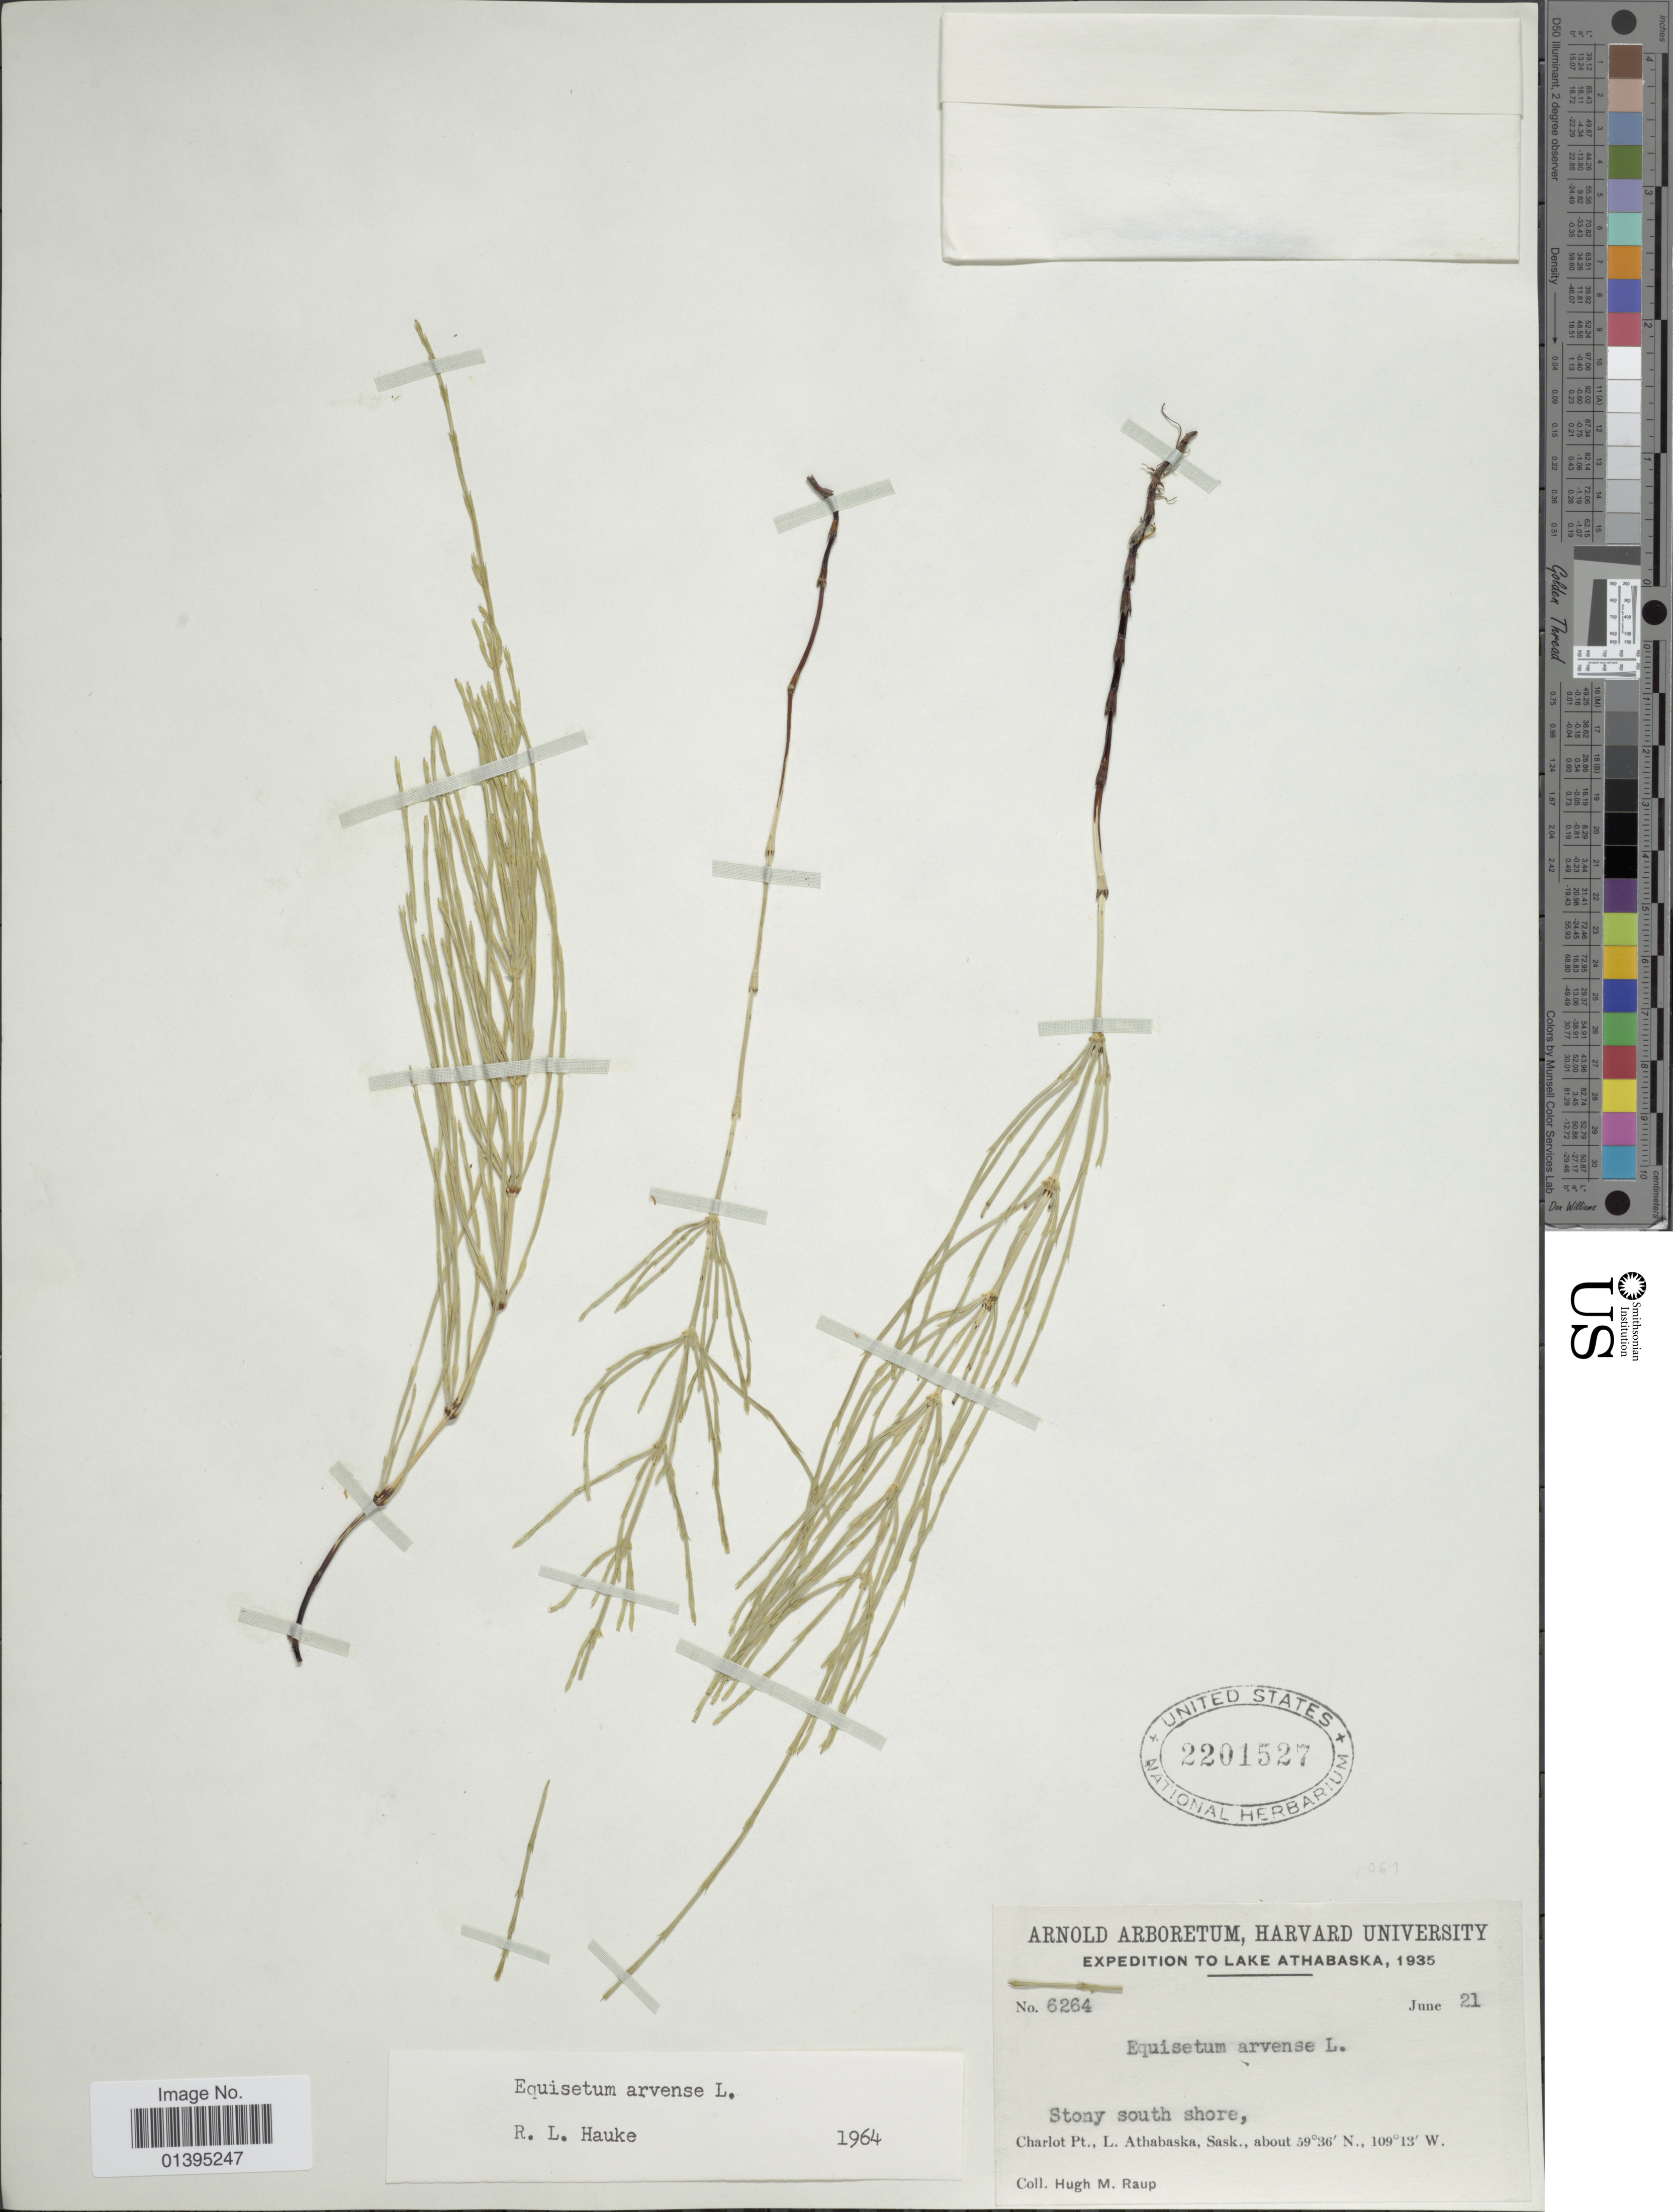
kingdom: Plantae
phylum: Tracheophyta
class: Polypodiopsida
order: Equisetales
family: Equisetaceae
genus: Equisetum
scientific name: Equisetum arvense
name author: L.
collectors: H. Raup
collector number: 6264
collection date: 1935-06-21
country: Canada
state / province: Saskatchewan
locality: Charlot Pt., L. Athabaska, Sask.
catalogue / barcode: US 2201527